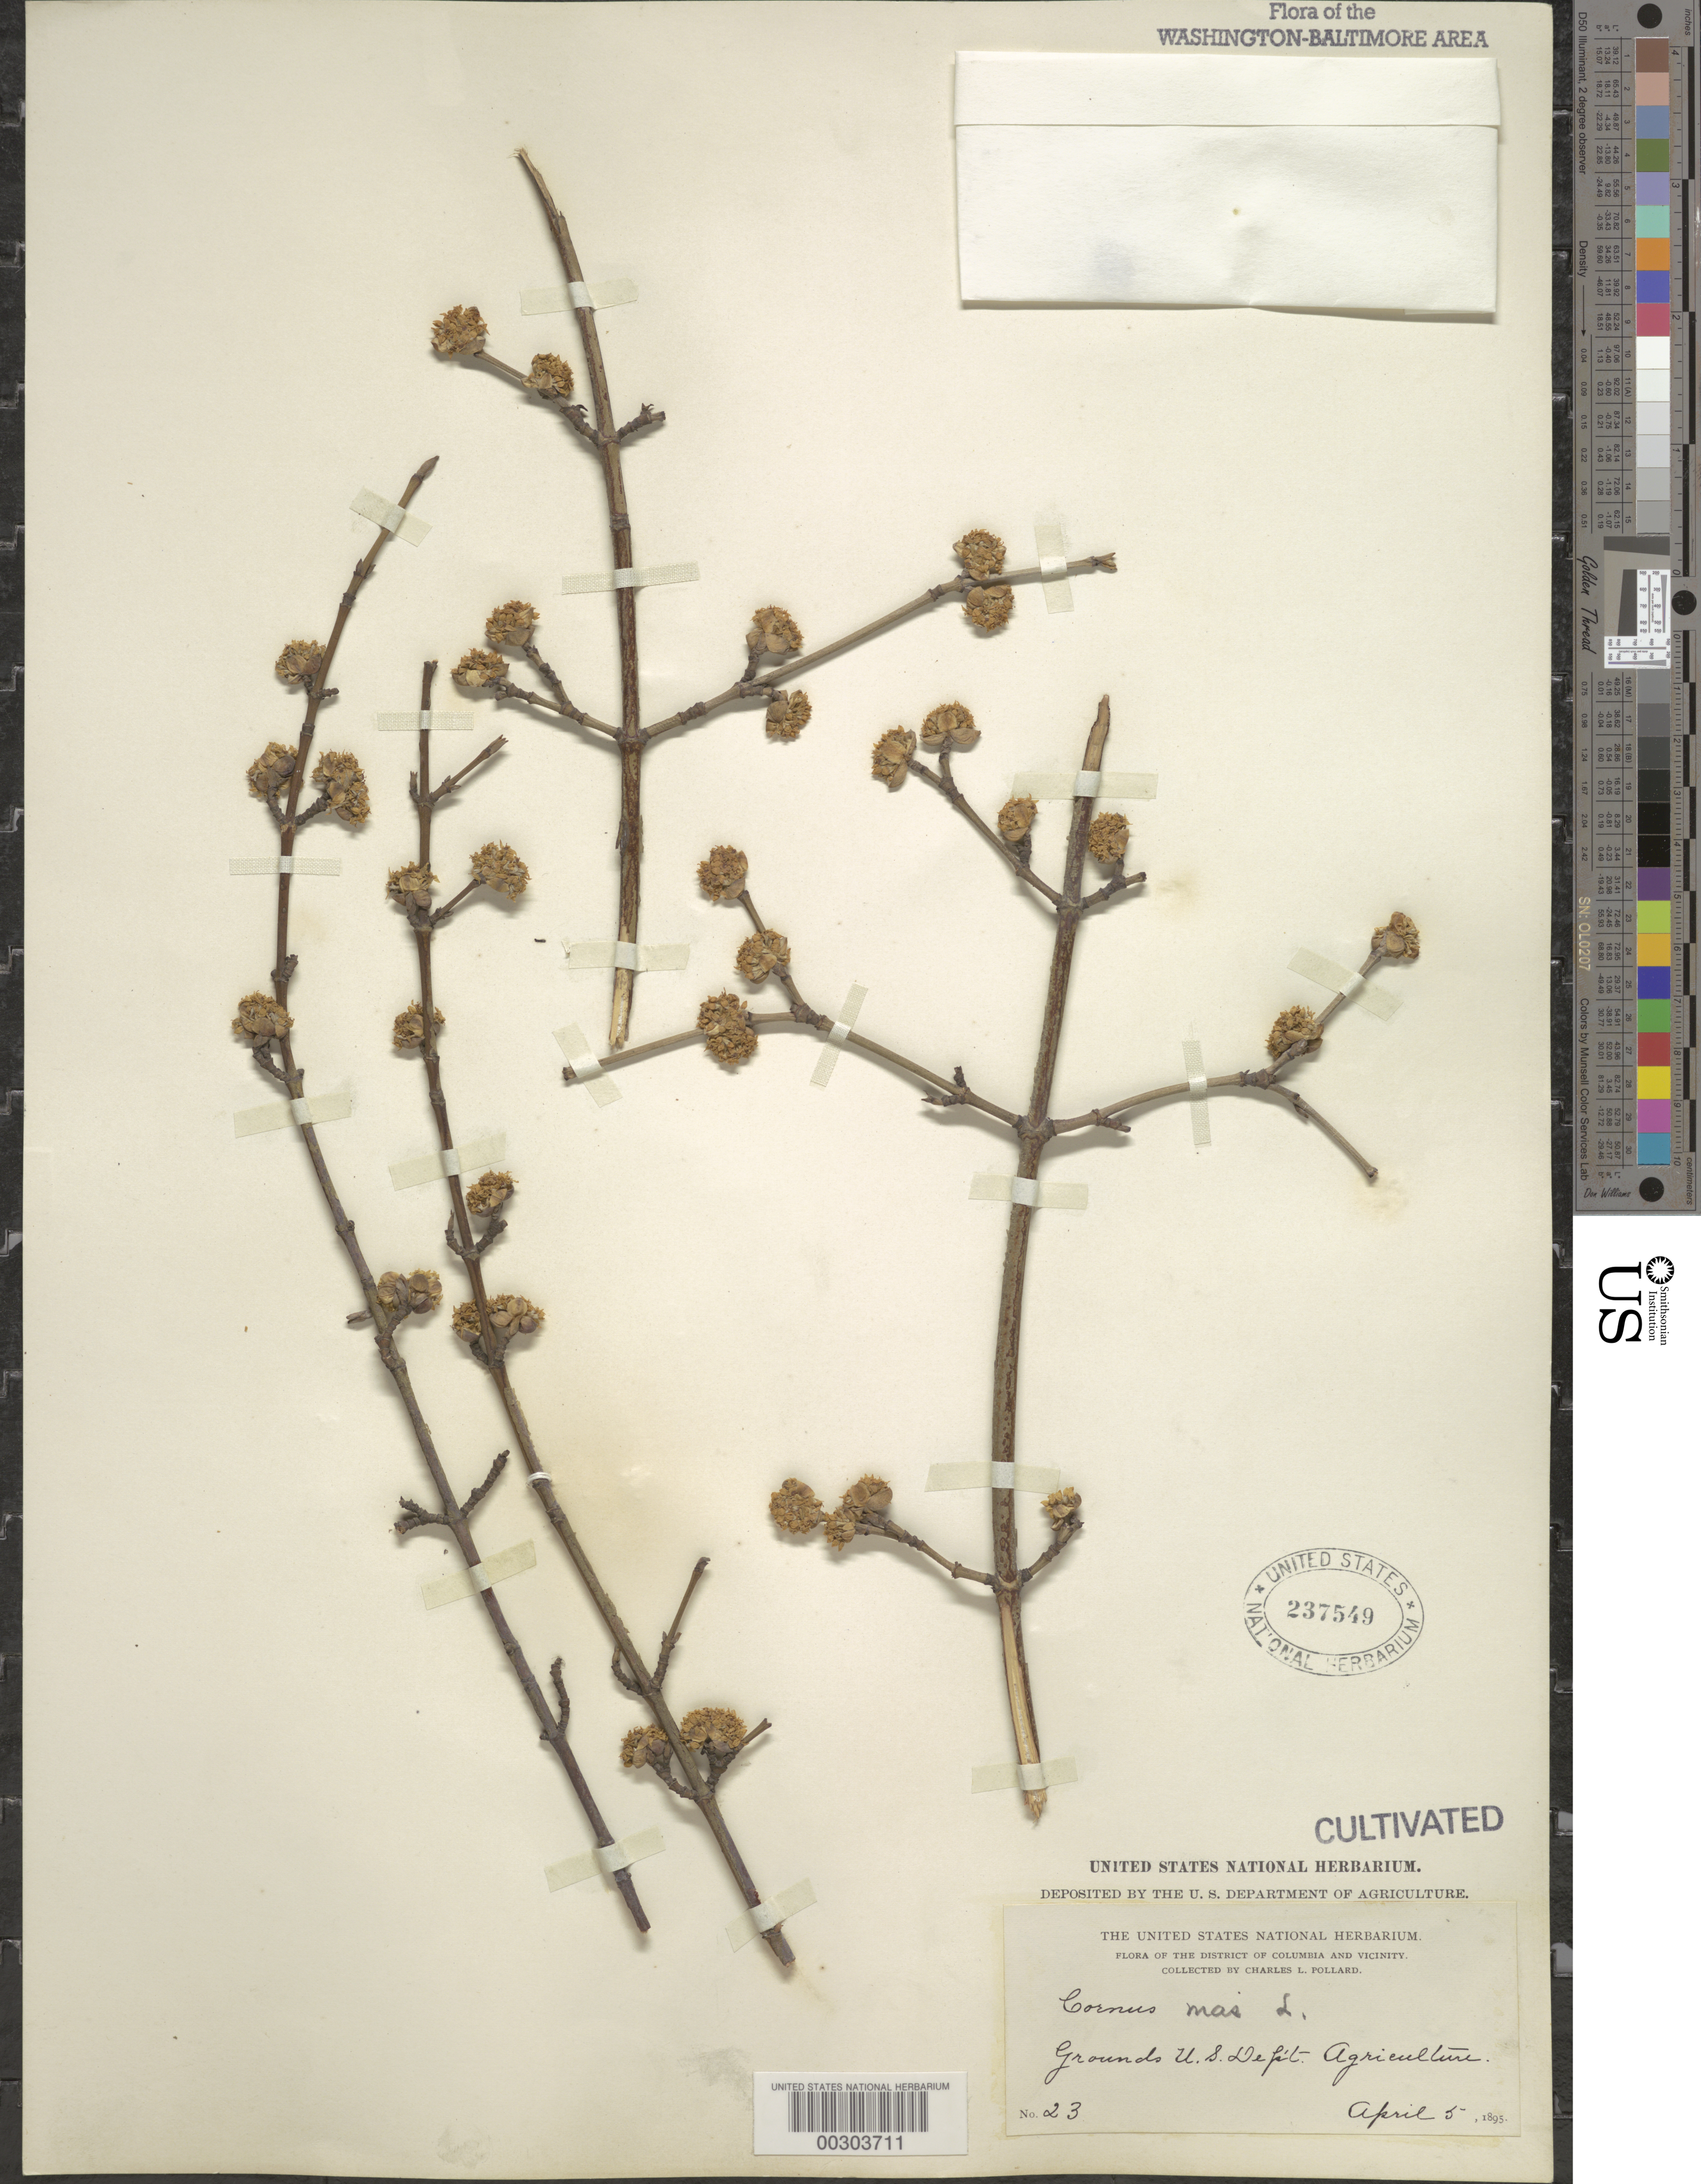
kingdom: Plantae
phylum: Tracheophyta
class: Magnoliopsida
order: Cornales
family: Cornaceae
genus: Cornus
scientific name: Cornus mas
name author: L.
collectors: C. L. Pollard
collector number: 23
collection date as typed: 05 Apr 1895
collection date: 1895-04-05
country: United States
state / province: District of Columbia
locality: Department of Agriculture grounds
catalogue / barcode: US 237549